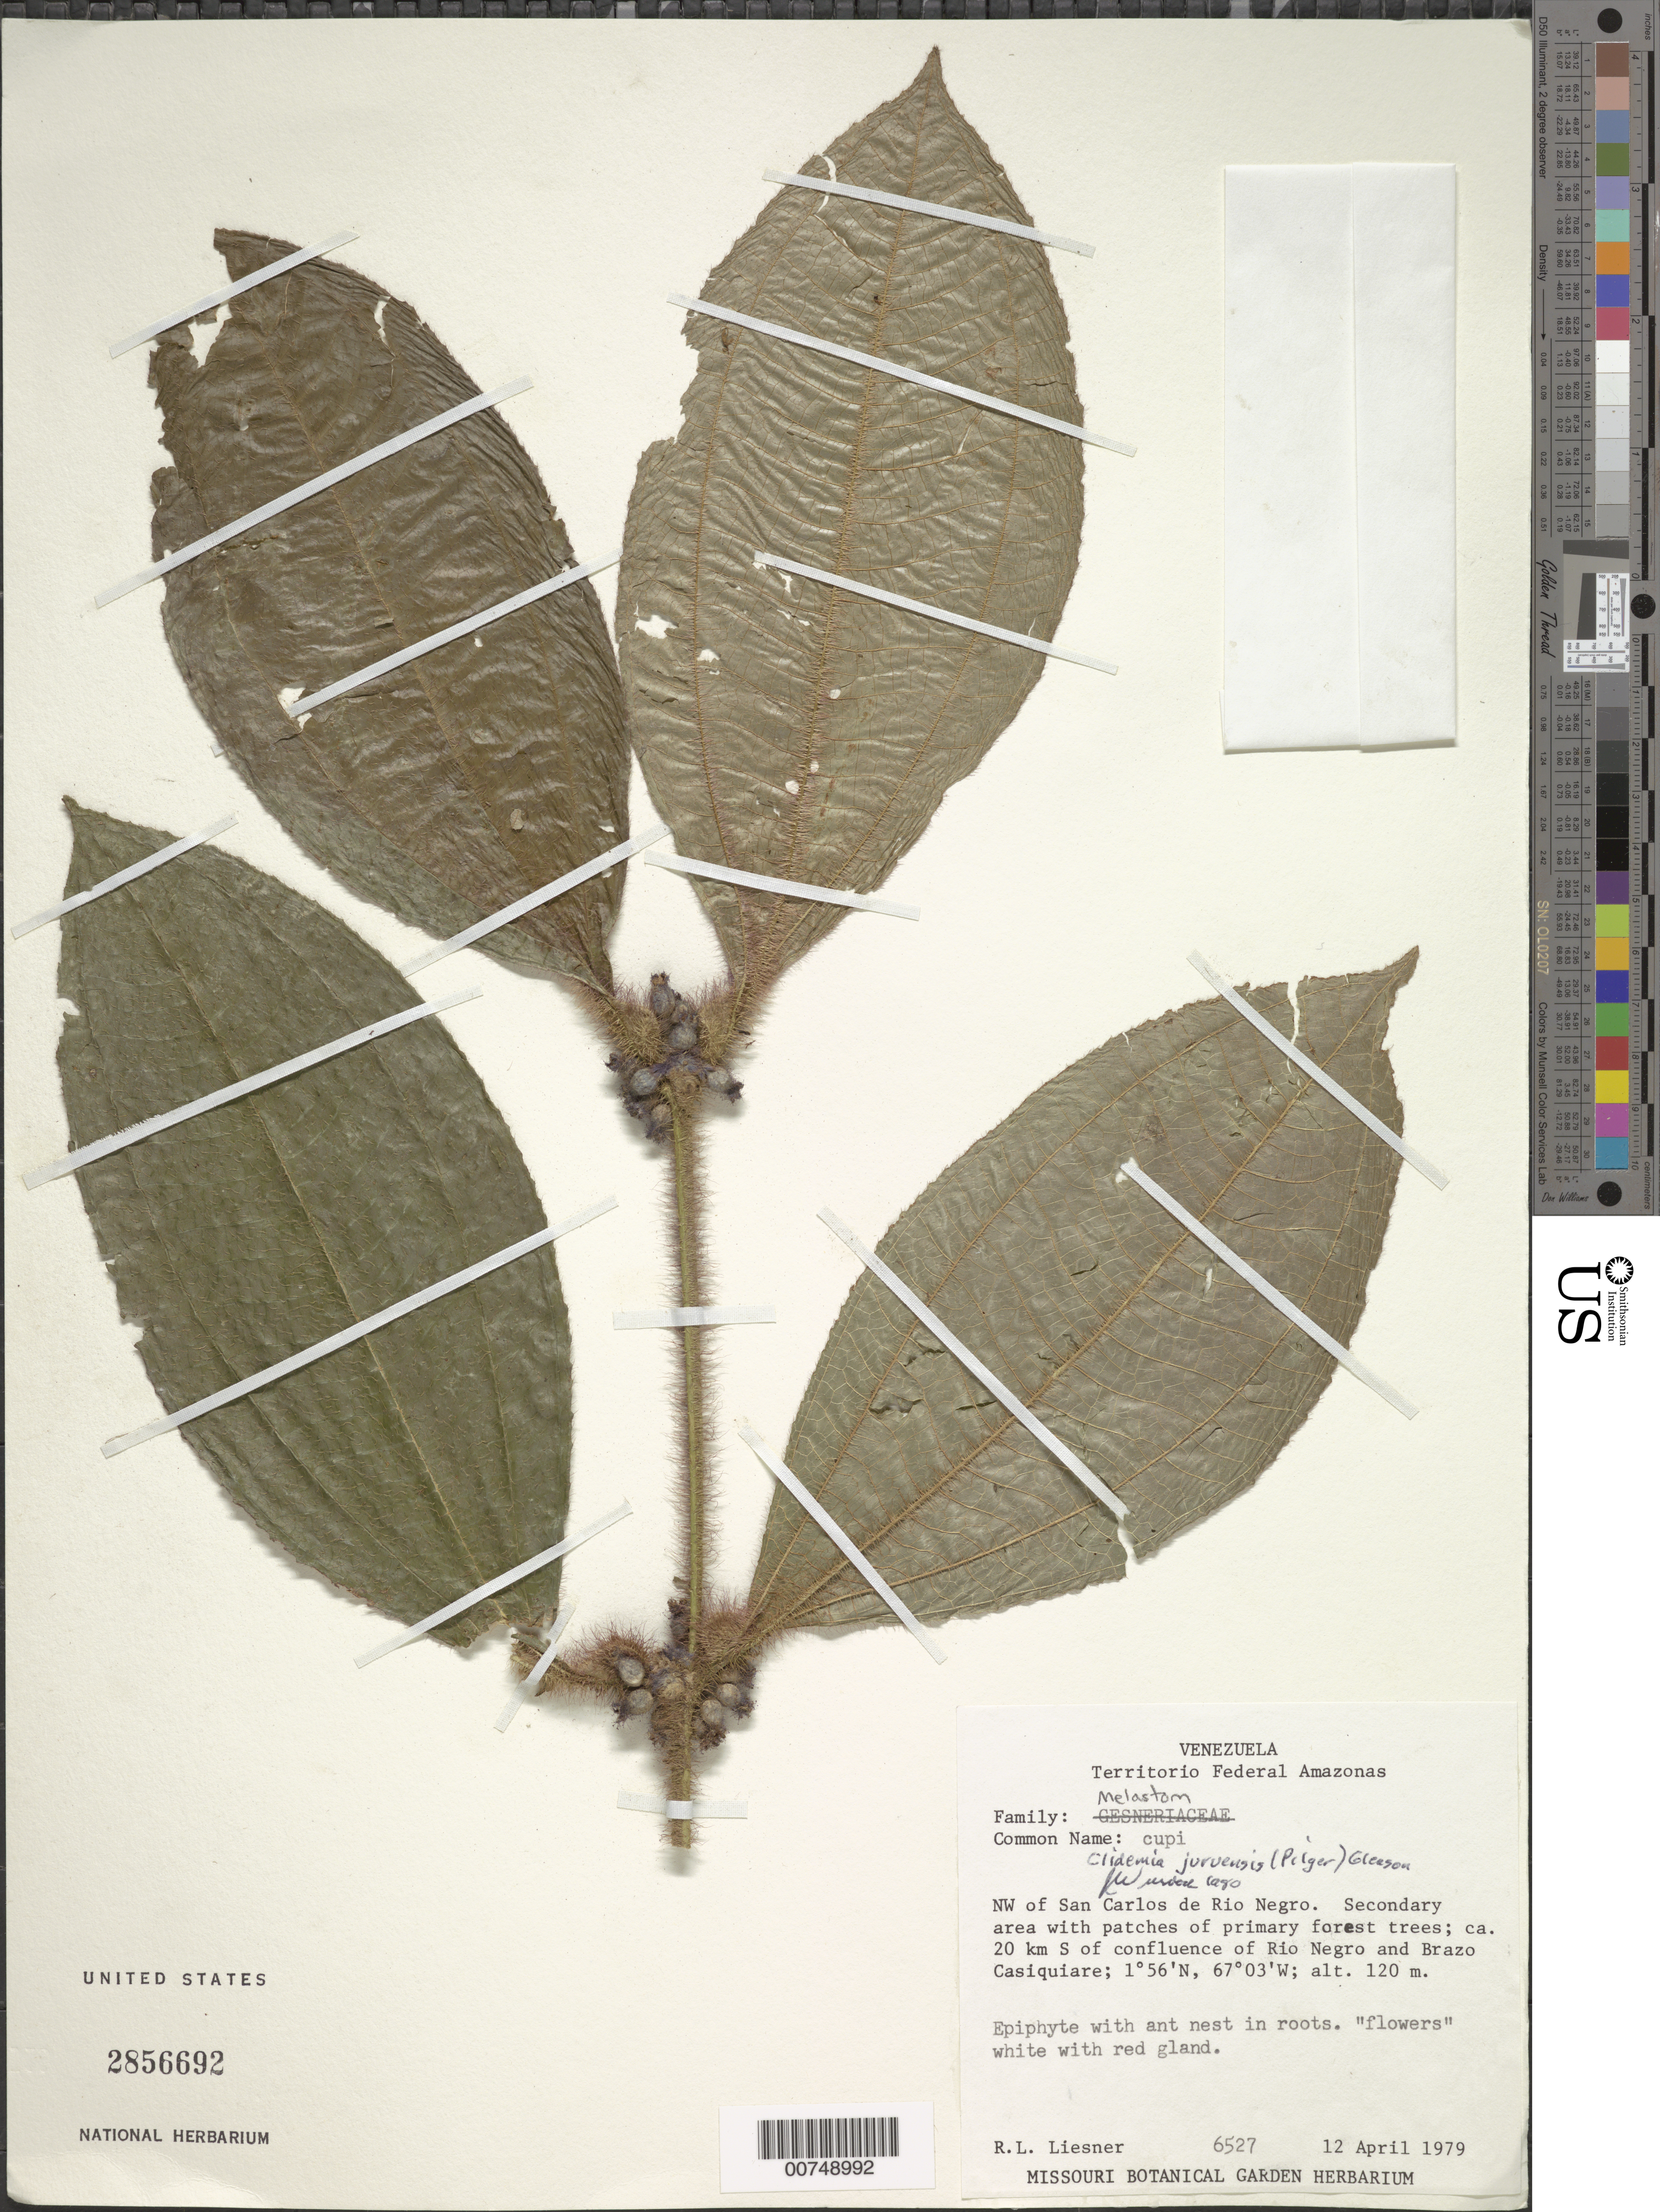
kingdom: Plantae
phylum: Tracheophyta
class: Magnoliopsida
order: Myrtales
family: Melastomataceae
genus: Clidemia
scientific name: Clidemia juruensis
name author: (Pilg.) Gleason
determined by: Wurdack, John J., (US), US (UNITED STATES)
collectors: R. L. Liesner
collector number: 6527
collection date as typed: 12-Apr-79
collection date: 1979-04-12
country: Venezuela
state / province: Amazonas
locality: San Carlos de Río Negro, NW edge, 20 km S of confluence of Río Negro and Brazo Casiquiare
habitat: Secondary area with patches of primary forest trees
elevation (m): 120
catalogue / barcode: US 2856692